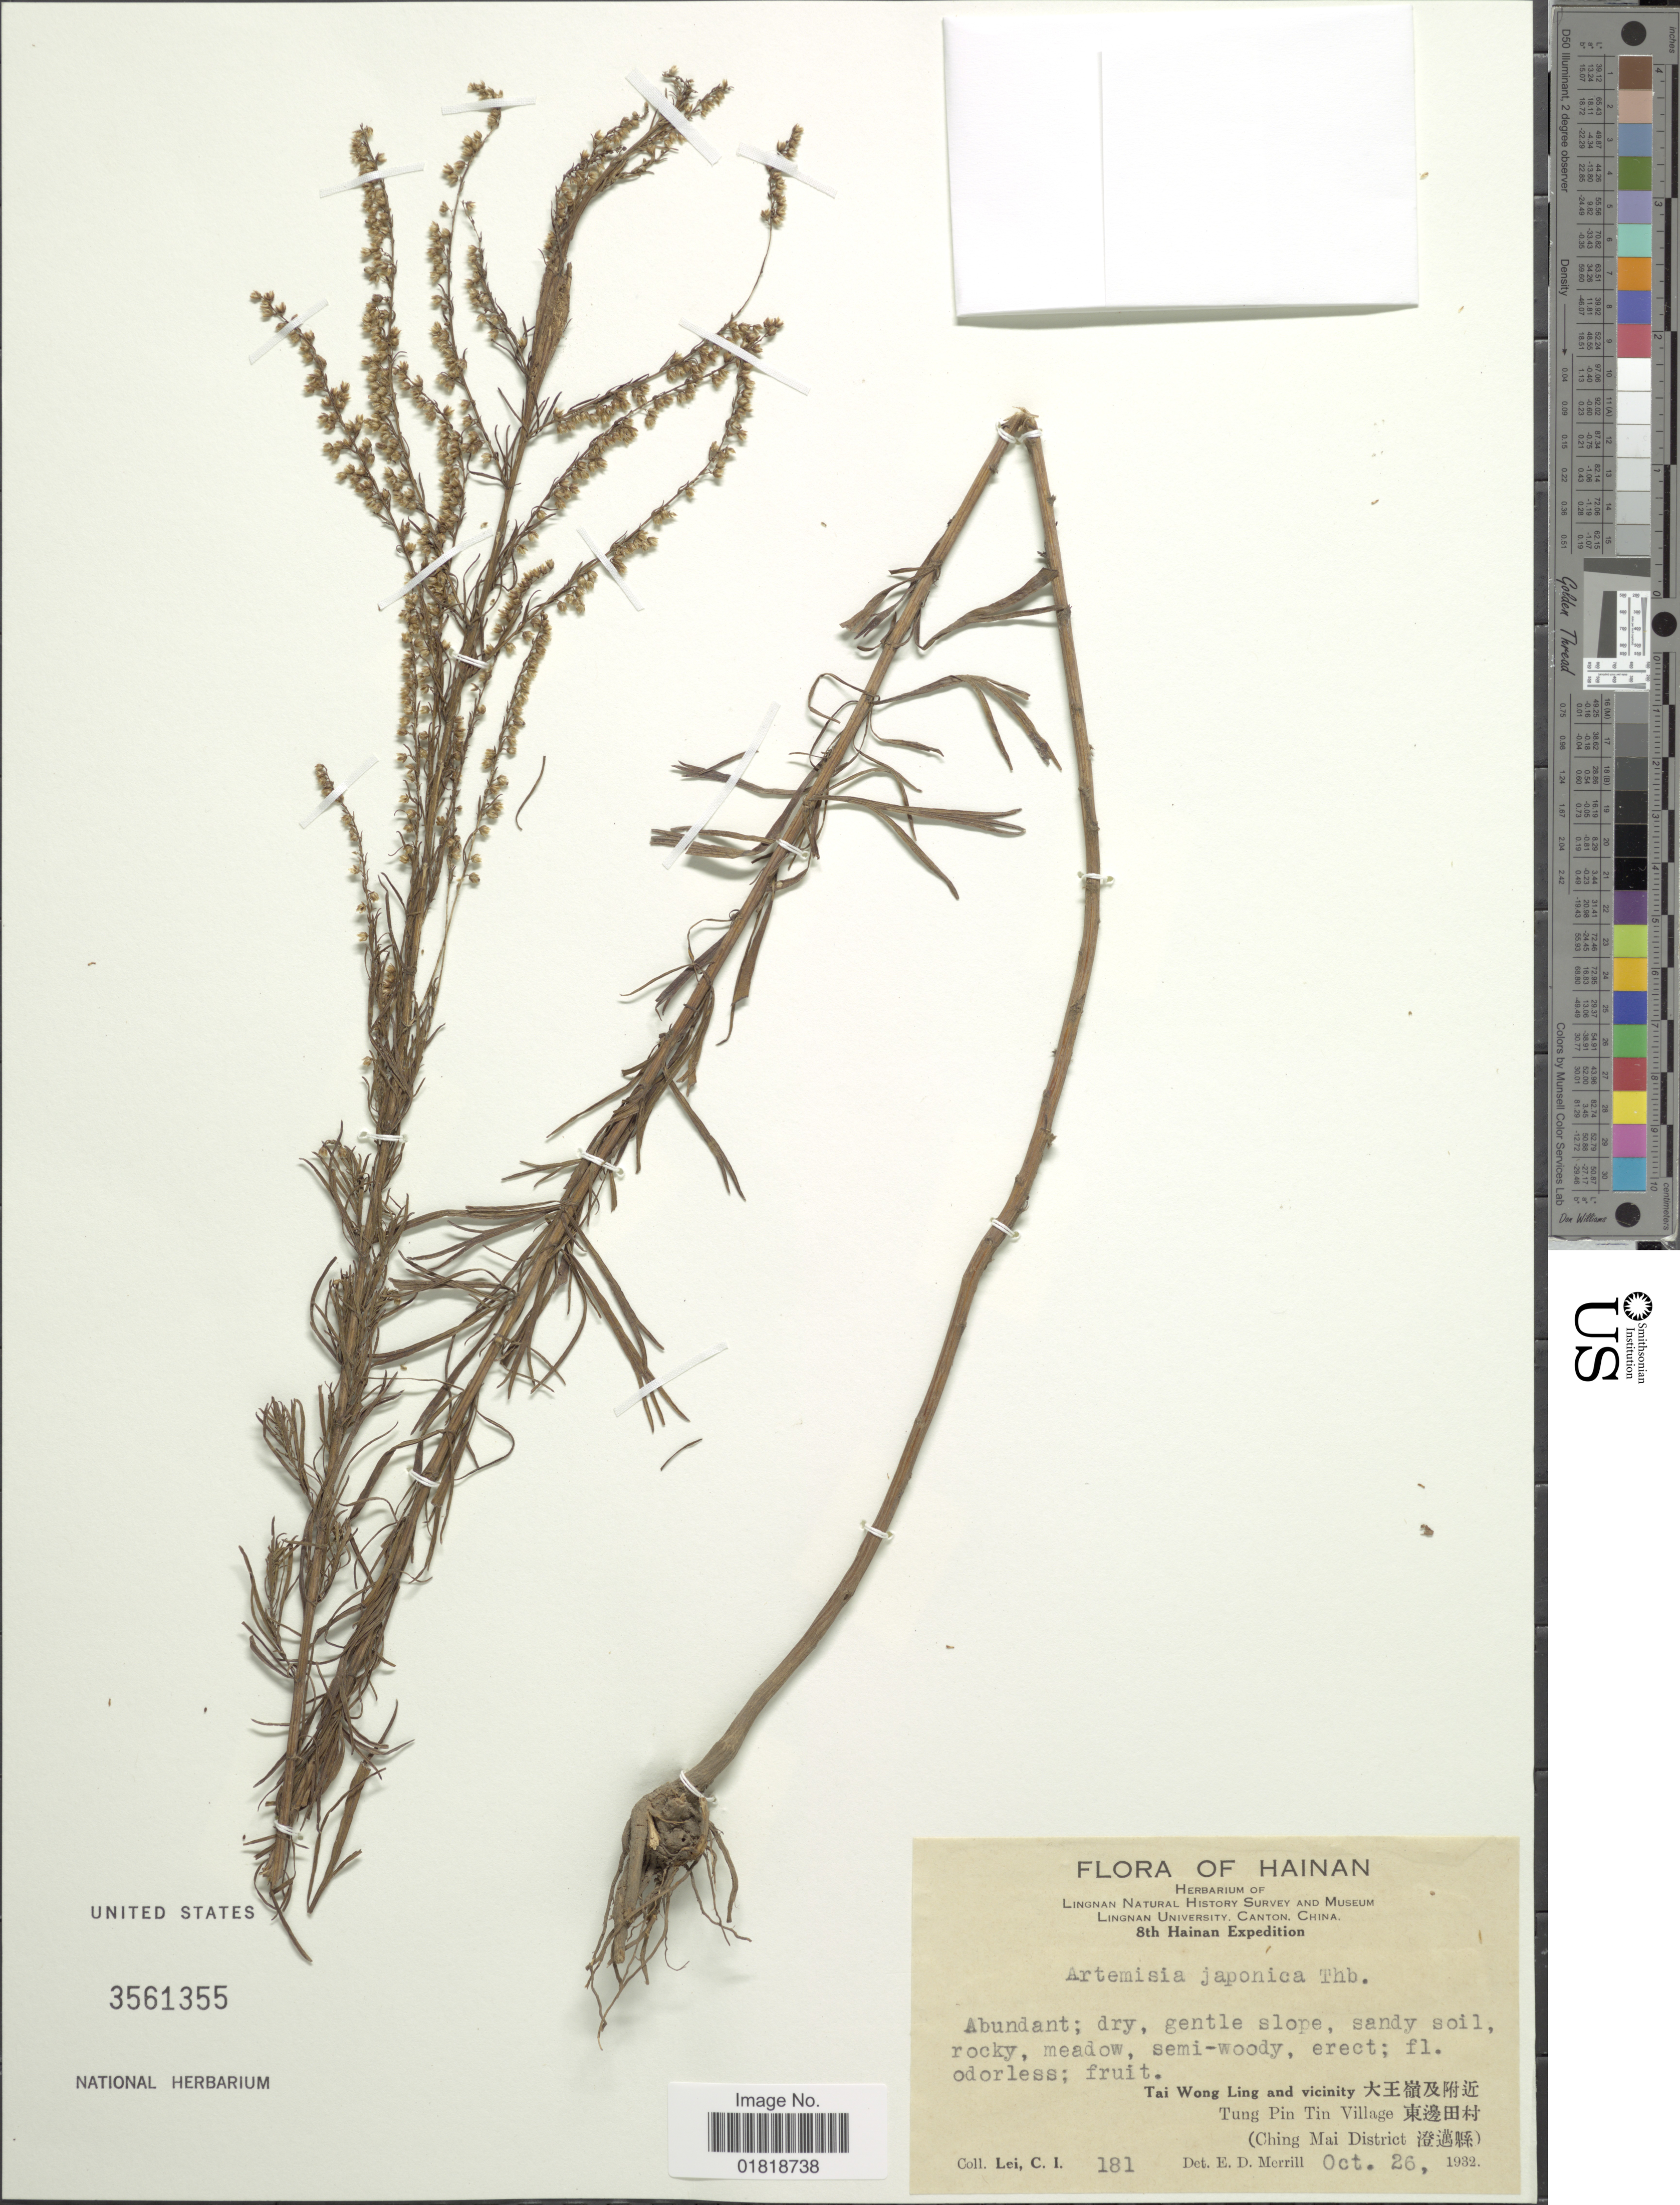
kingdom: Plantae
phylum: Tracheophyta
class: Magnoliopsida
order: Asterales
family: Asteraceae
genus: Artemisia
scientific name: Artemisia japonica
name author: Thunb.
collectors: C. I. Lei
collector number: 181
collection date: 1932-10-26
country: China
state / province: Hainan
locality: Tai Wong Ling and vicinity, Tung Pin Tin Village (Ching Mai District)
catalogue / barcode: US 3561355